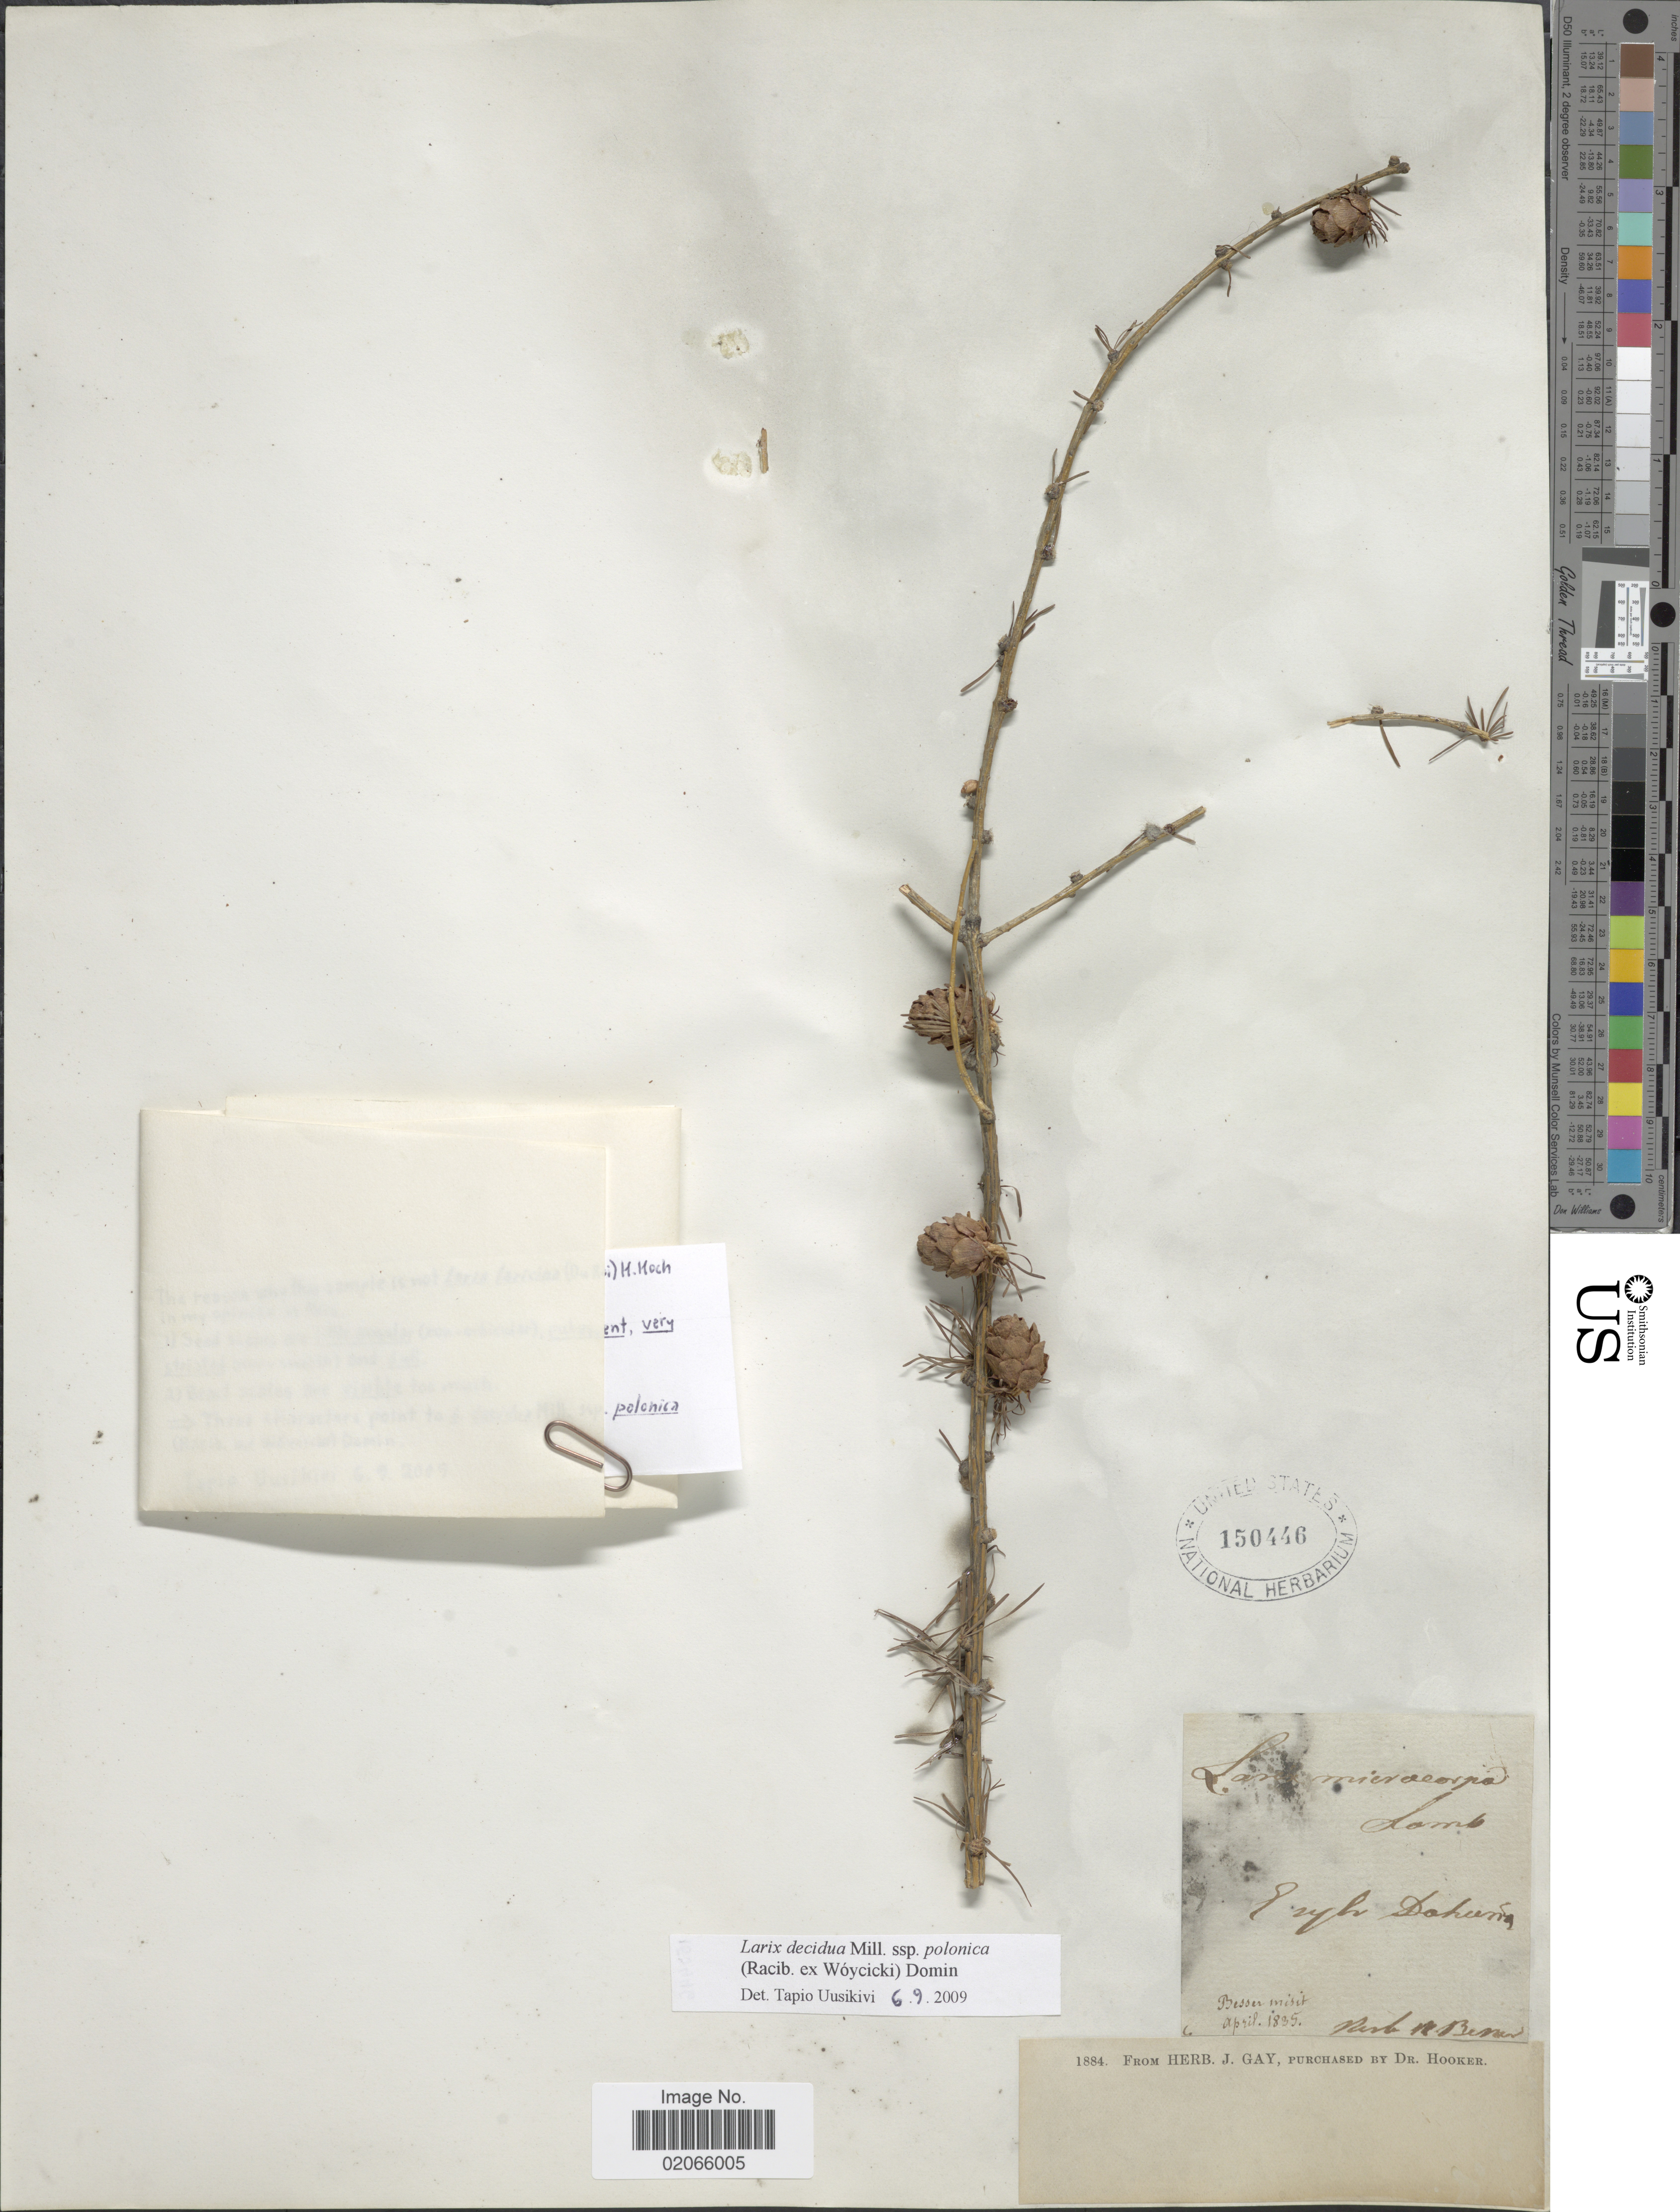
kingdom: Plantae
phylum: Tracheophyta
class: Pinopsida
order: Pinales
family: Pinaceae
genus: Larix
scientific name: Larix decidua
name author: Mill.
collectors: Besser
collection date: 1835-04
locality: S. zych Dohums [interpreted]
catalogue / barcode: US 150446